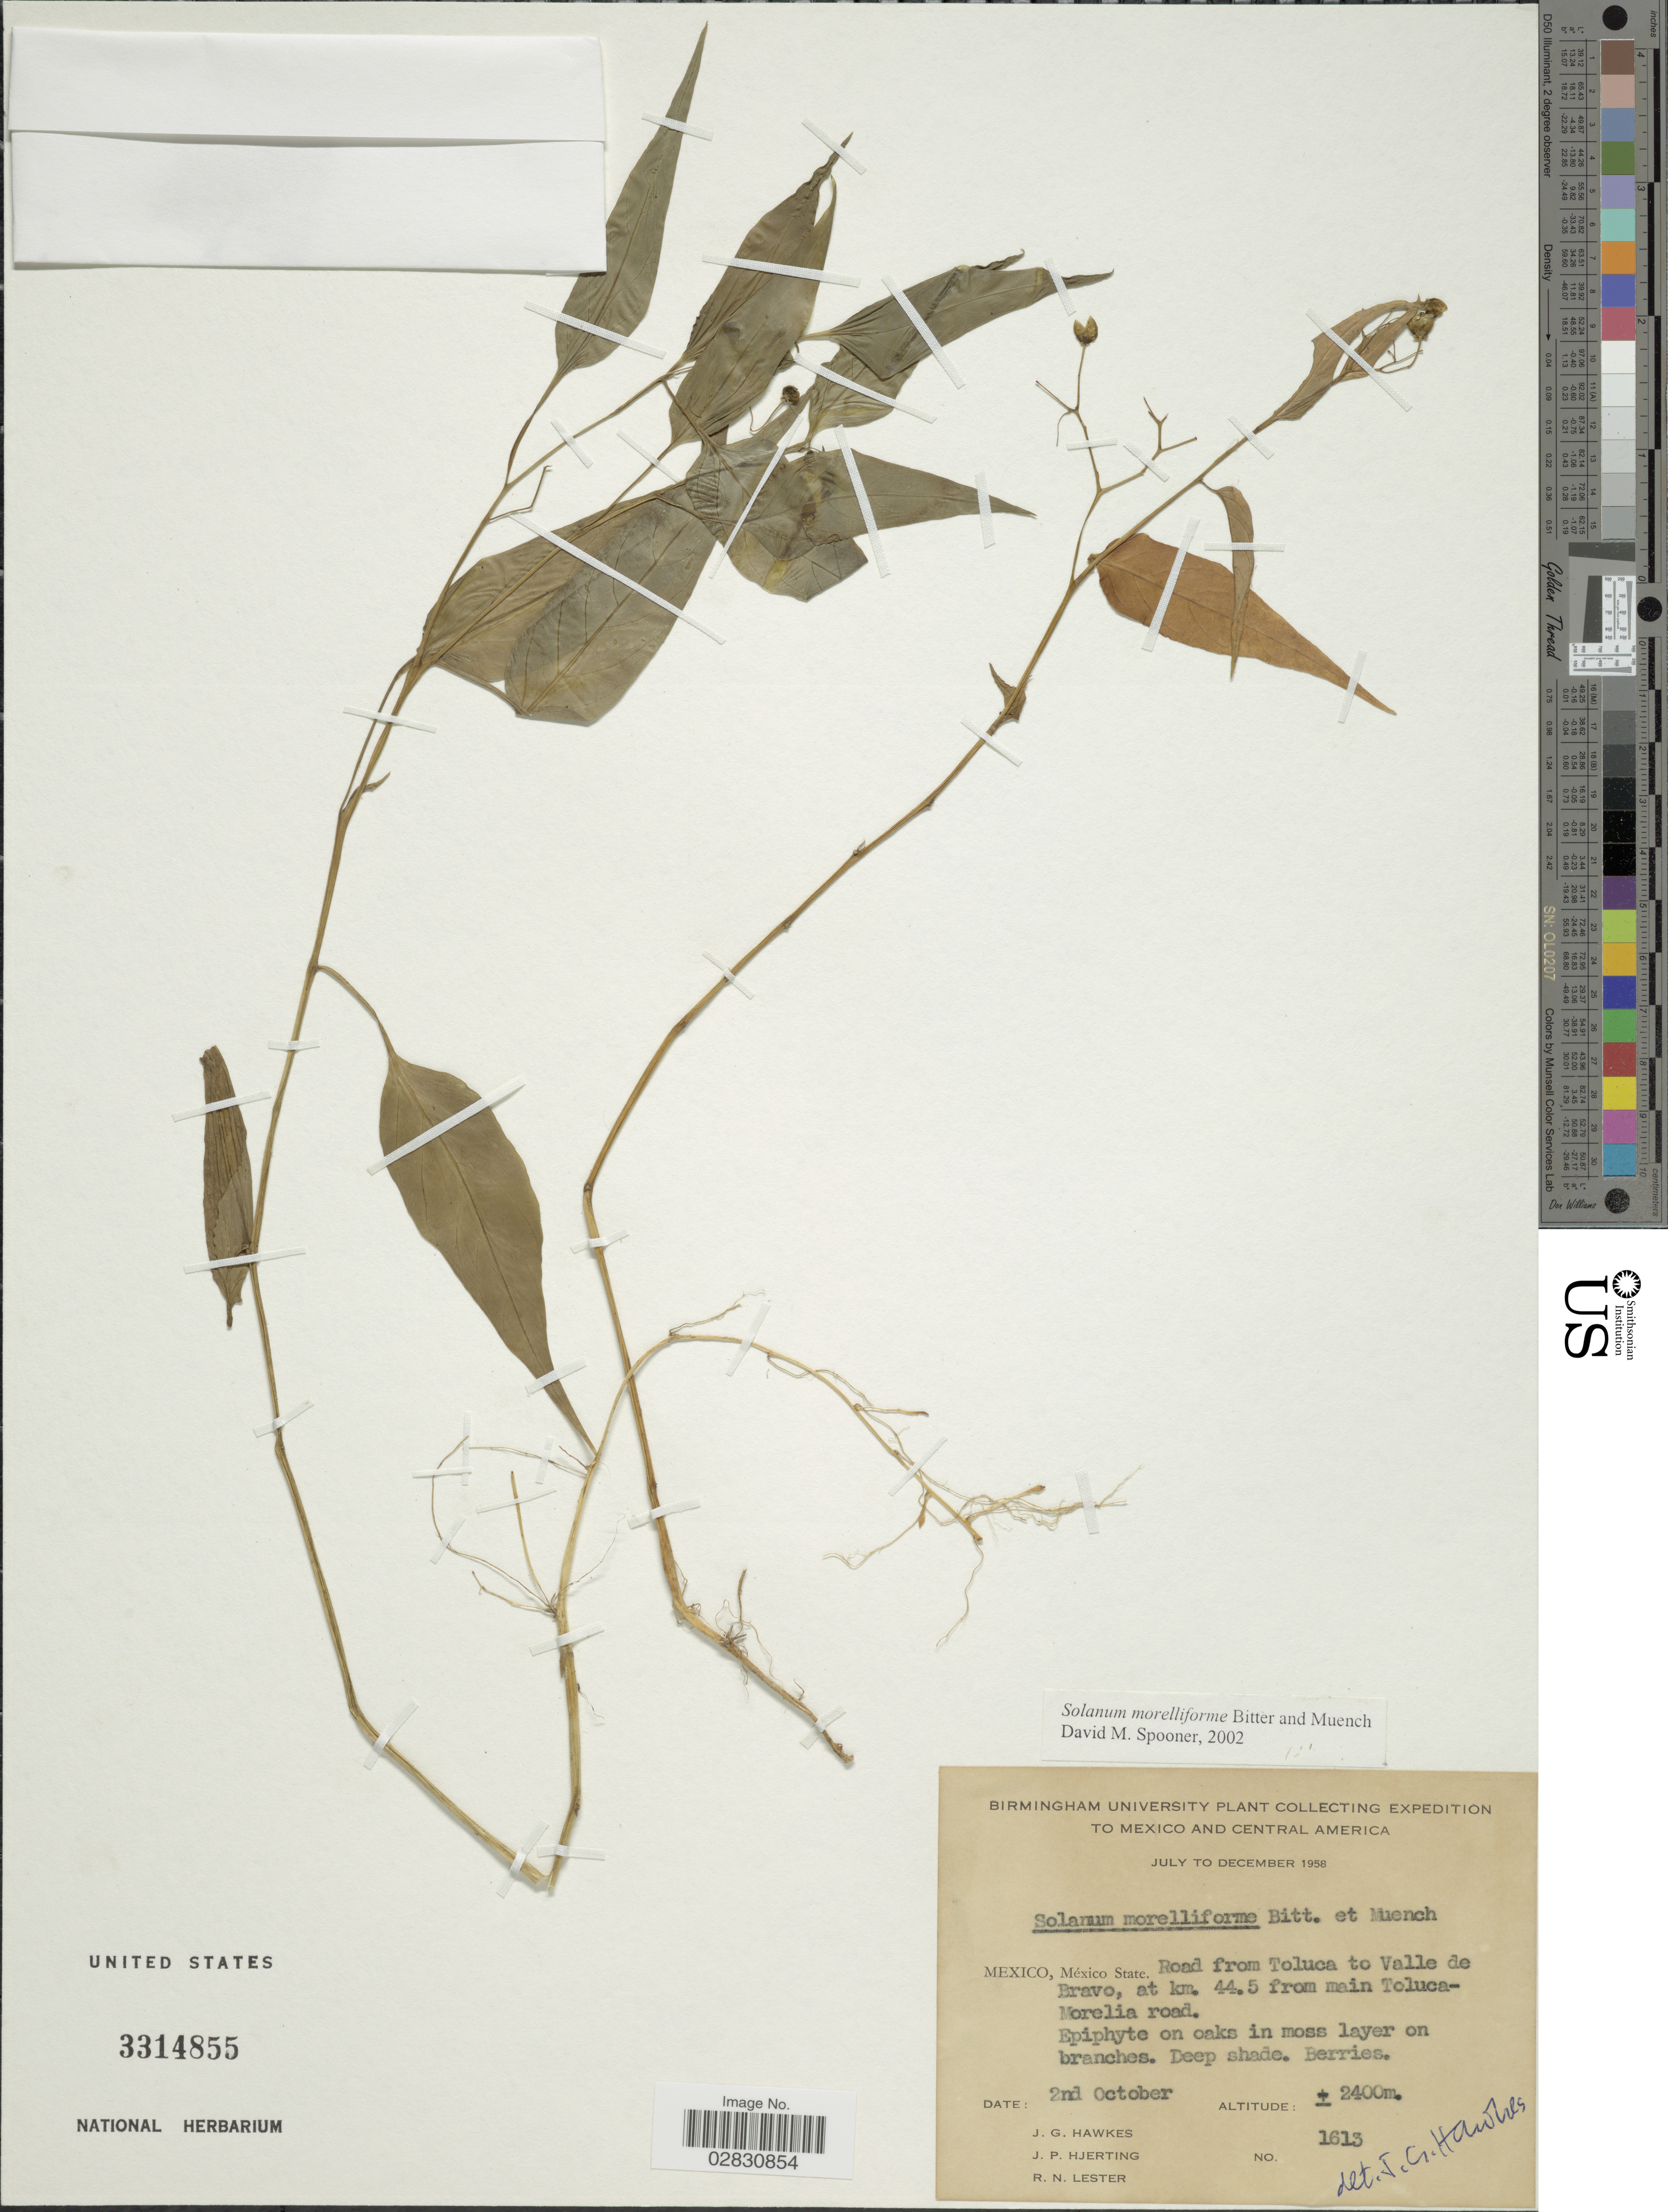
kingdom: Plantae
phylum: Tracheophyta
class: Magnoliopsida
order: Solanales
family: Solanaceae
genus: Solanum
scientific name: Solanum morelliforme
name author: Bitter & Munch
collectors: J. Hawkes, J. P. Hjerting & R. Lester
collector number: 1613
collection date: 1958-10-02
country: Mexico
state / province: México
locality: Mexico, México State, Road from Toluca to Valle de Bravo, at km. 44.5 from main Toluca-Morelia road.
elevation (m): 2400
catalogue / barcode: US 3314855